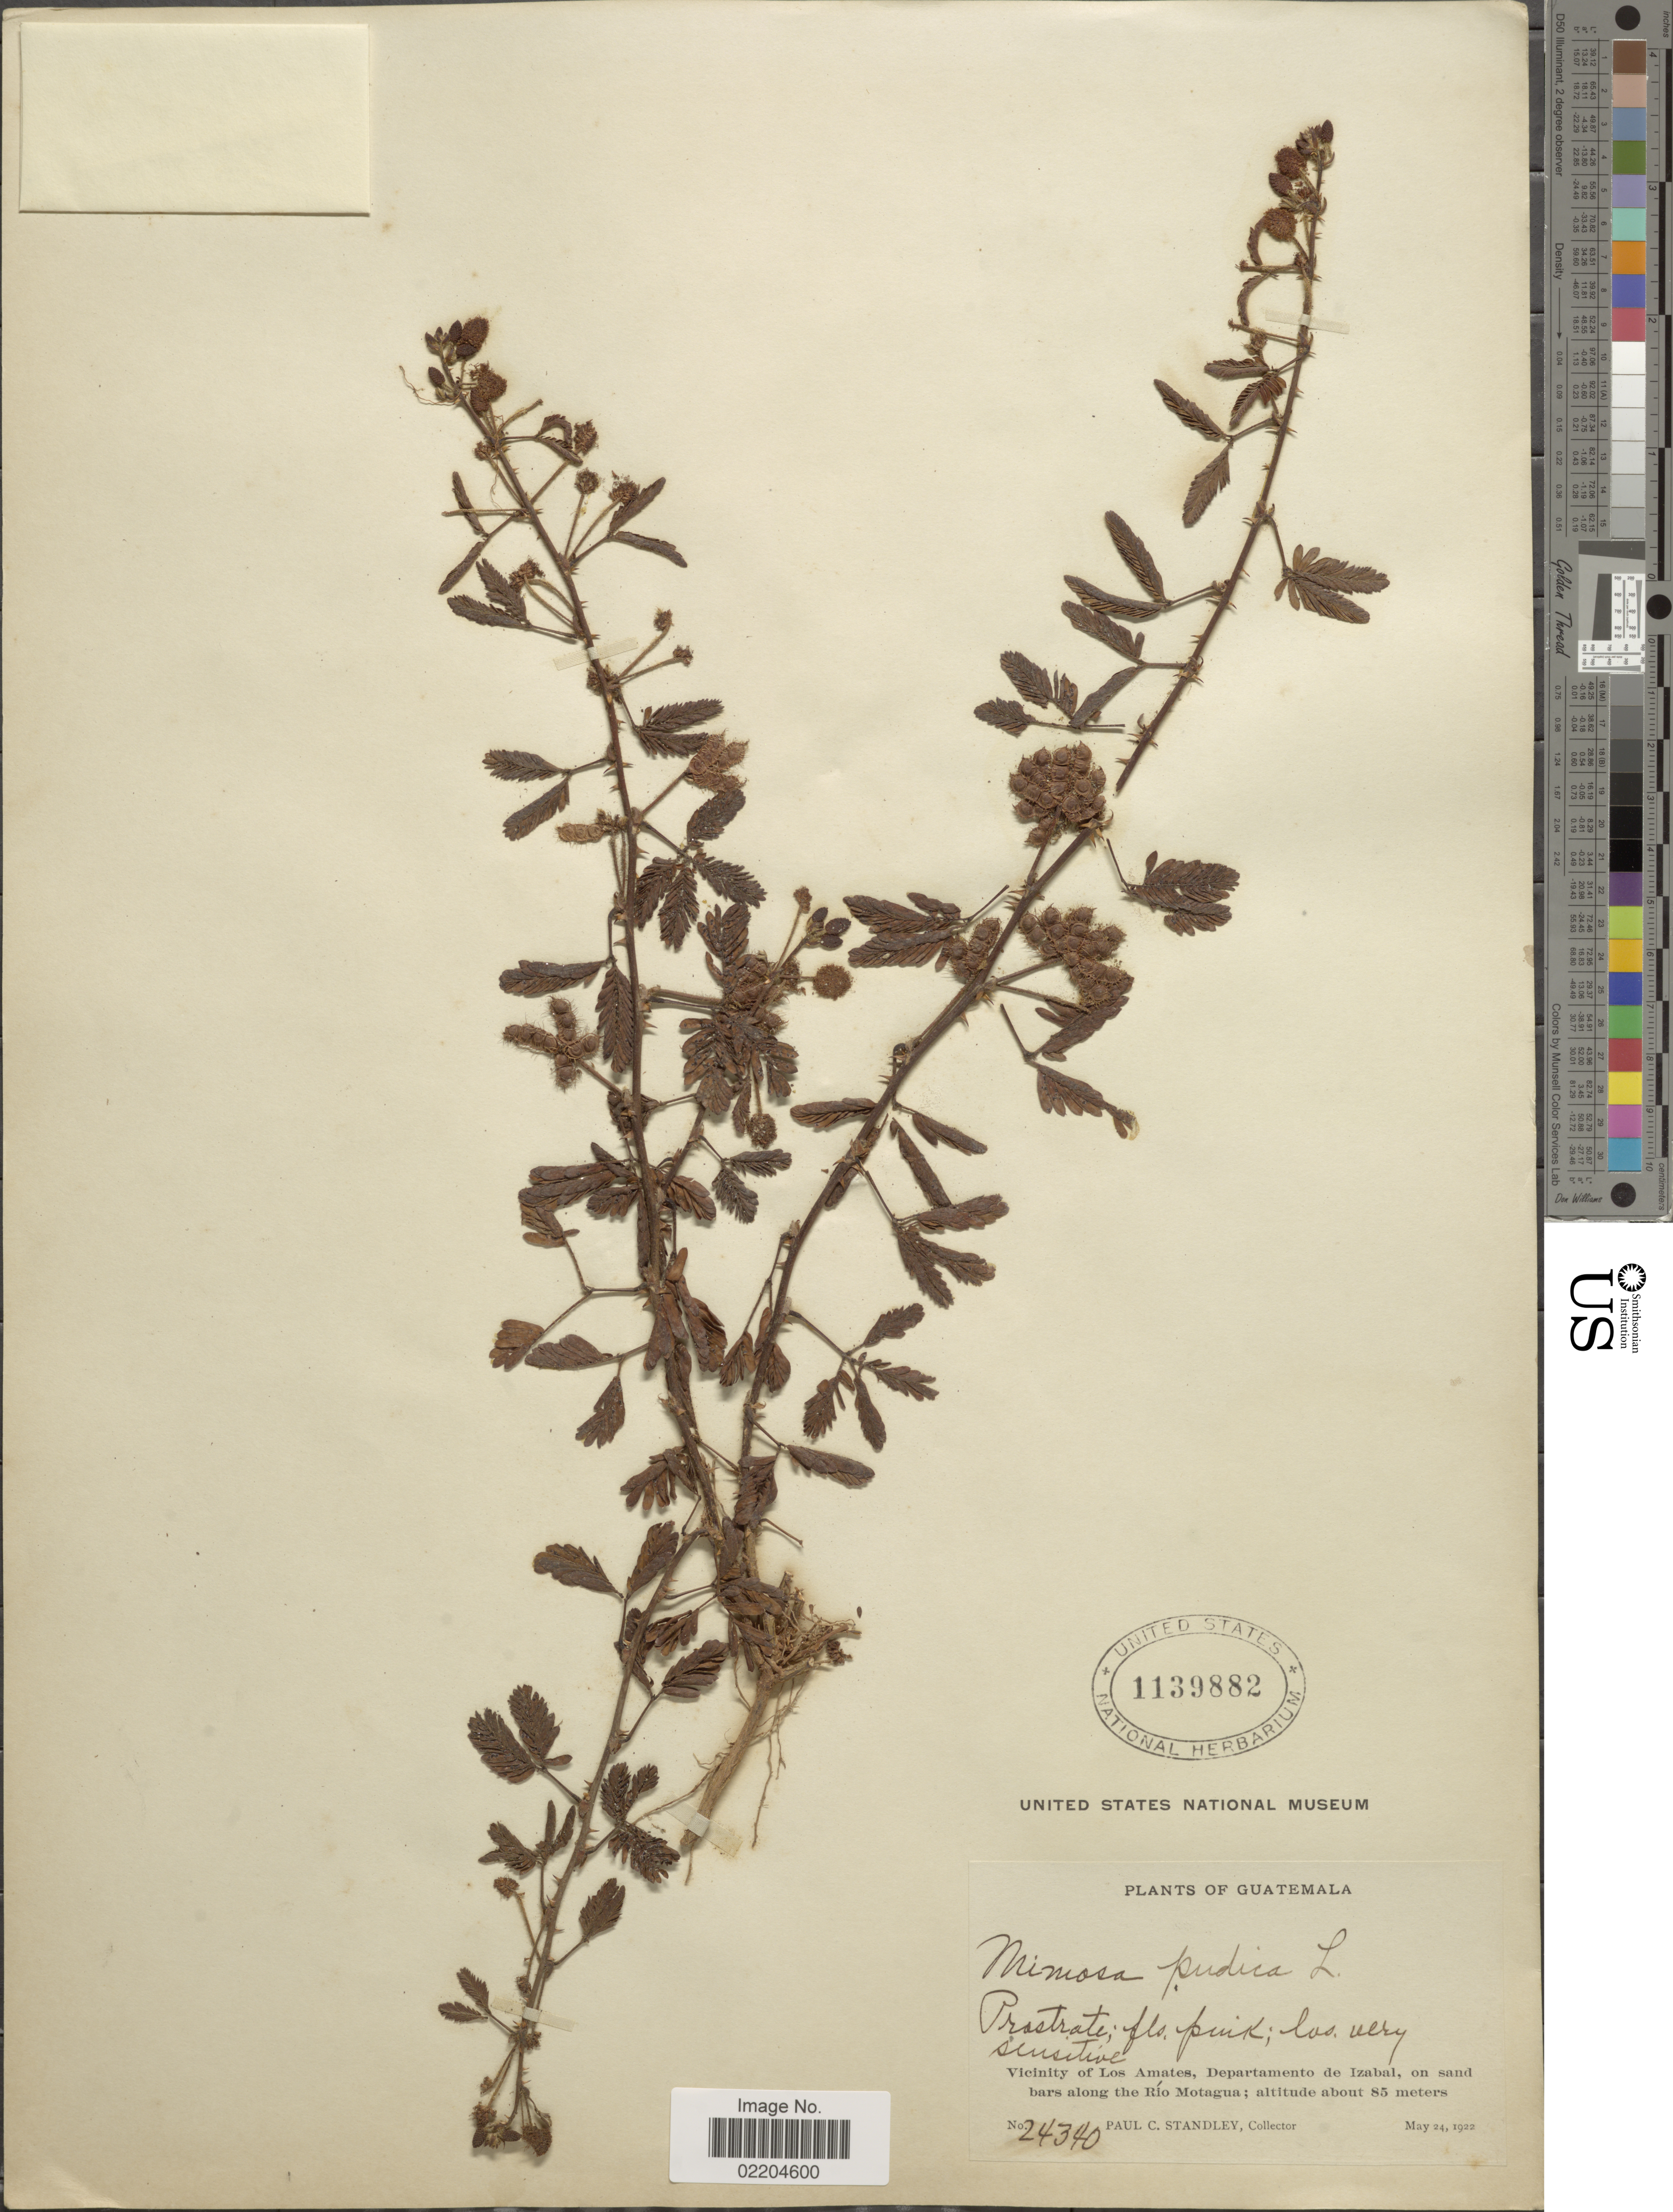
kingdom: Plantae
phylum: Tracheophyta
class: Magnoliopsida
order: Fabales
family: Fabaceae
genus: Mimosa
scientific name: Mimosa pudica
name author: L.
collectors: P. C. Standley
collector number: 24340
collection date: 1922-05-24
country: Guatemala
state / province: Izabal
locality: Vicinity of Los Amates, Departamento de Izabal, on sand bars along the Rio Motagua.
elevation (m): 85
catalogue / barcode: US 1139882